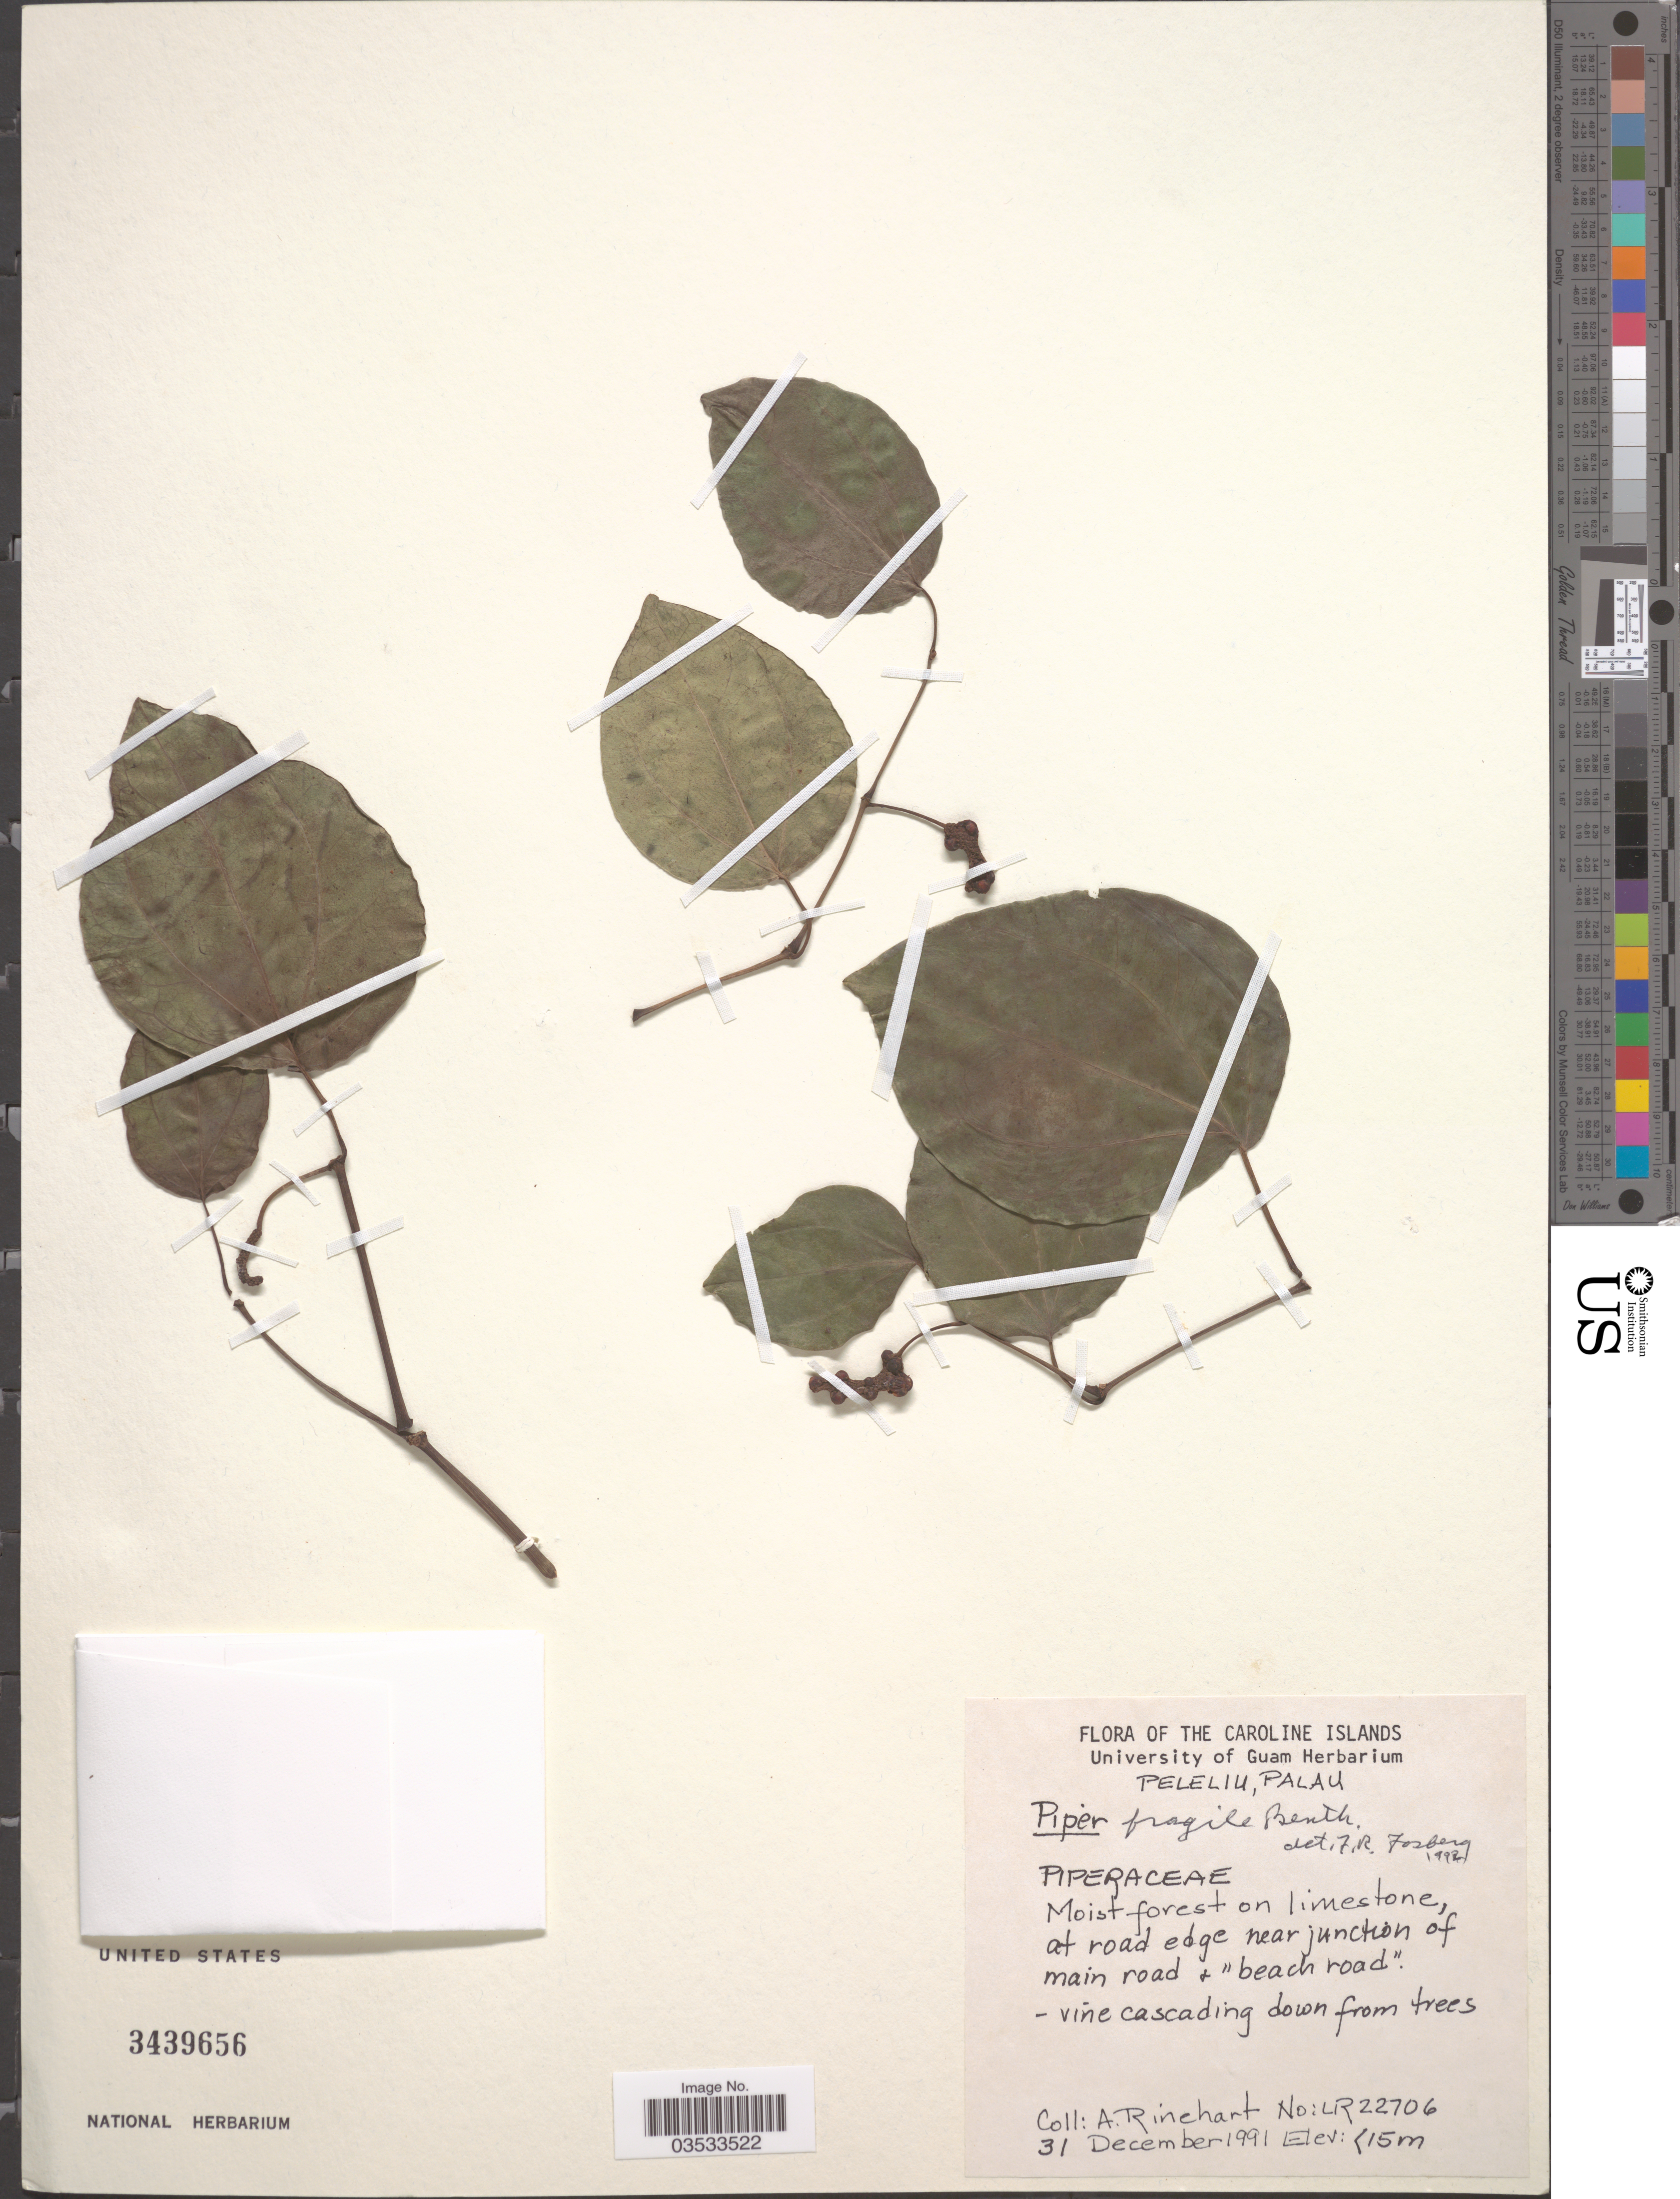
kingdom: Plantae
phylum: Tracheophyta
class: Magnoliopsida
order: Piperales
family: Piperaceae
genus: Piper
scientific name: Piper fragile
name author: Benth.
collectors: A. Rinehart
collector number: LR22706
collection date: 1991-12-31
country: Palau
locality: The Caroline Islands. Peleliu, Palau. At road edge near junction of main road & 'beach road'.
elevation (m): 15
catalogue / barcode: US 3439656